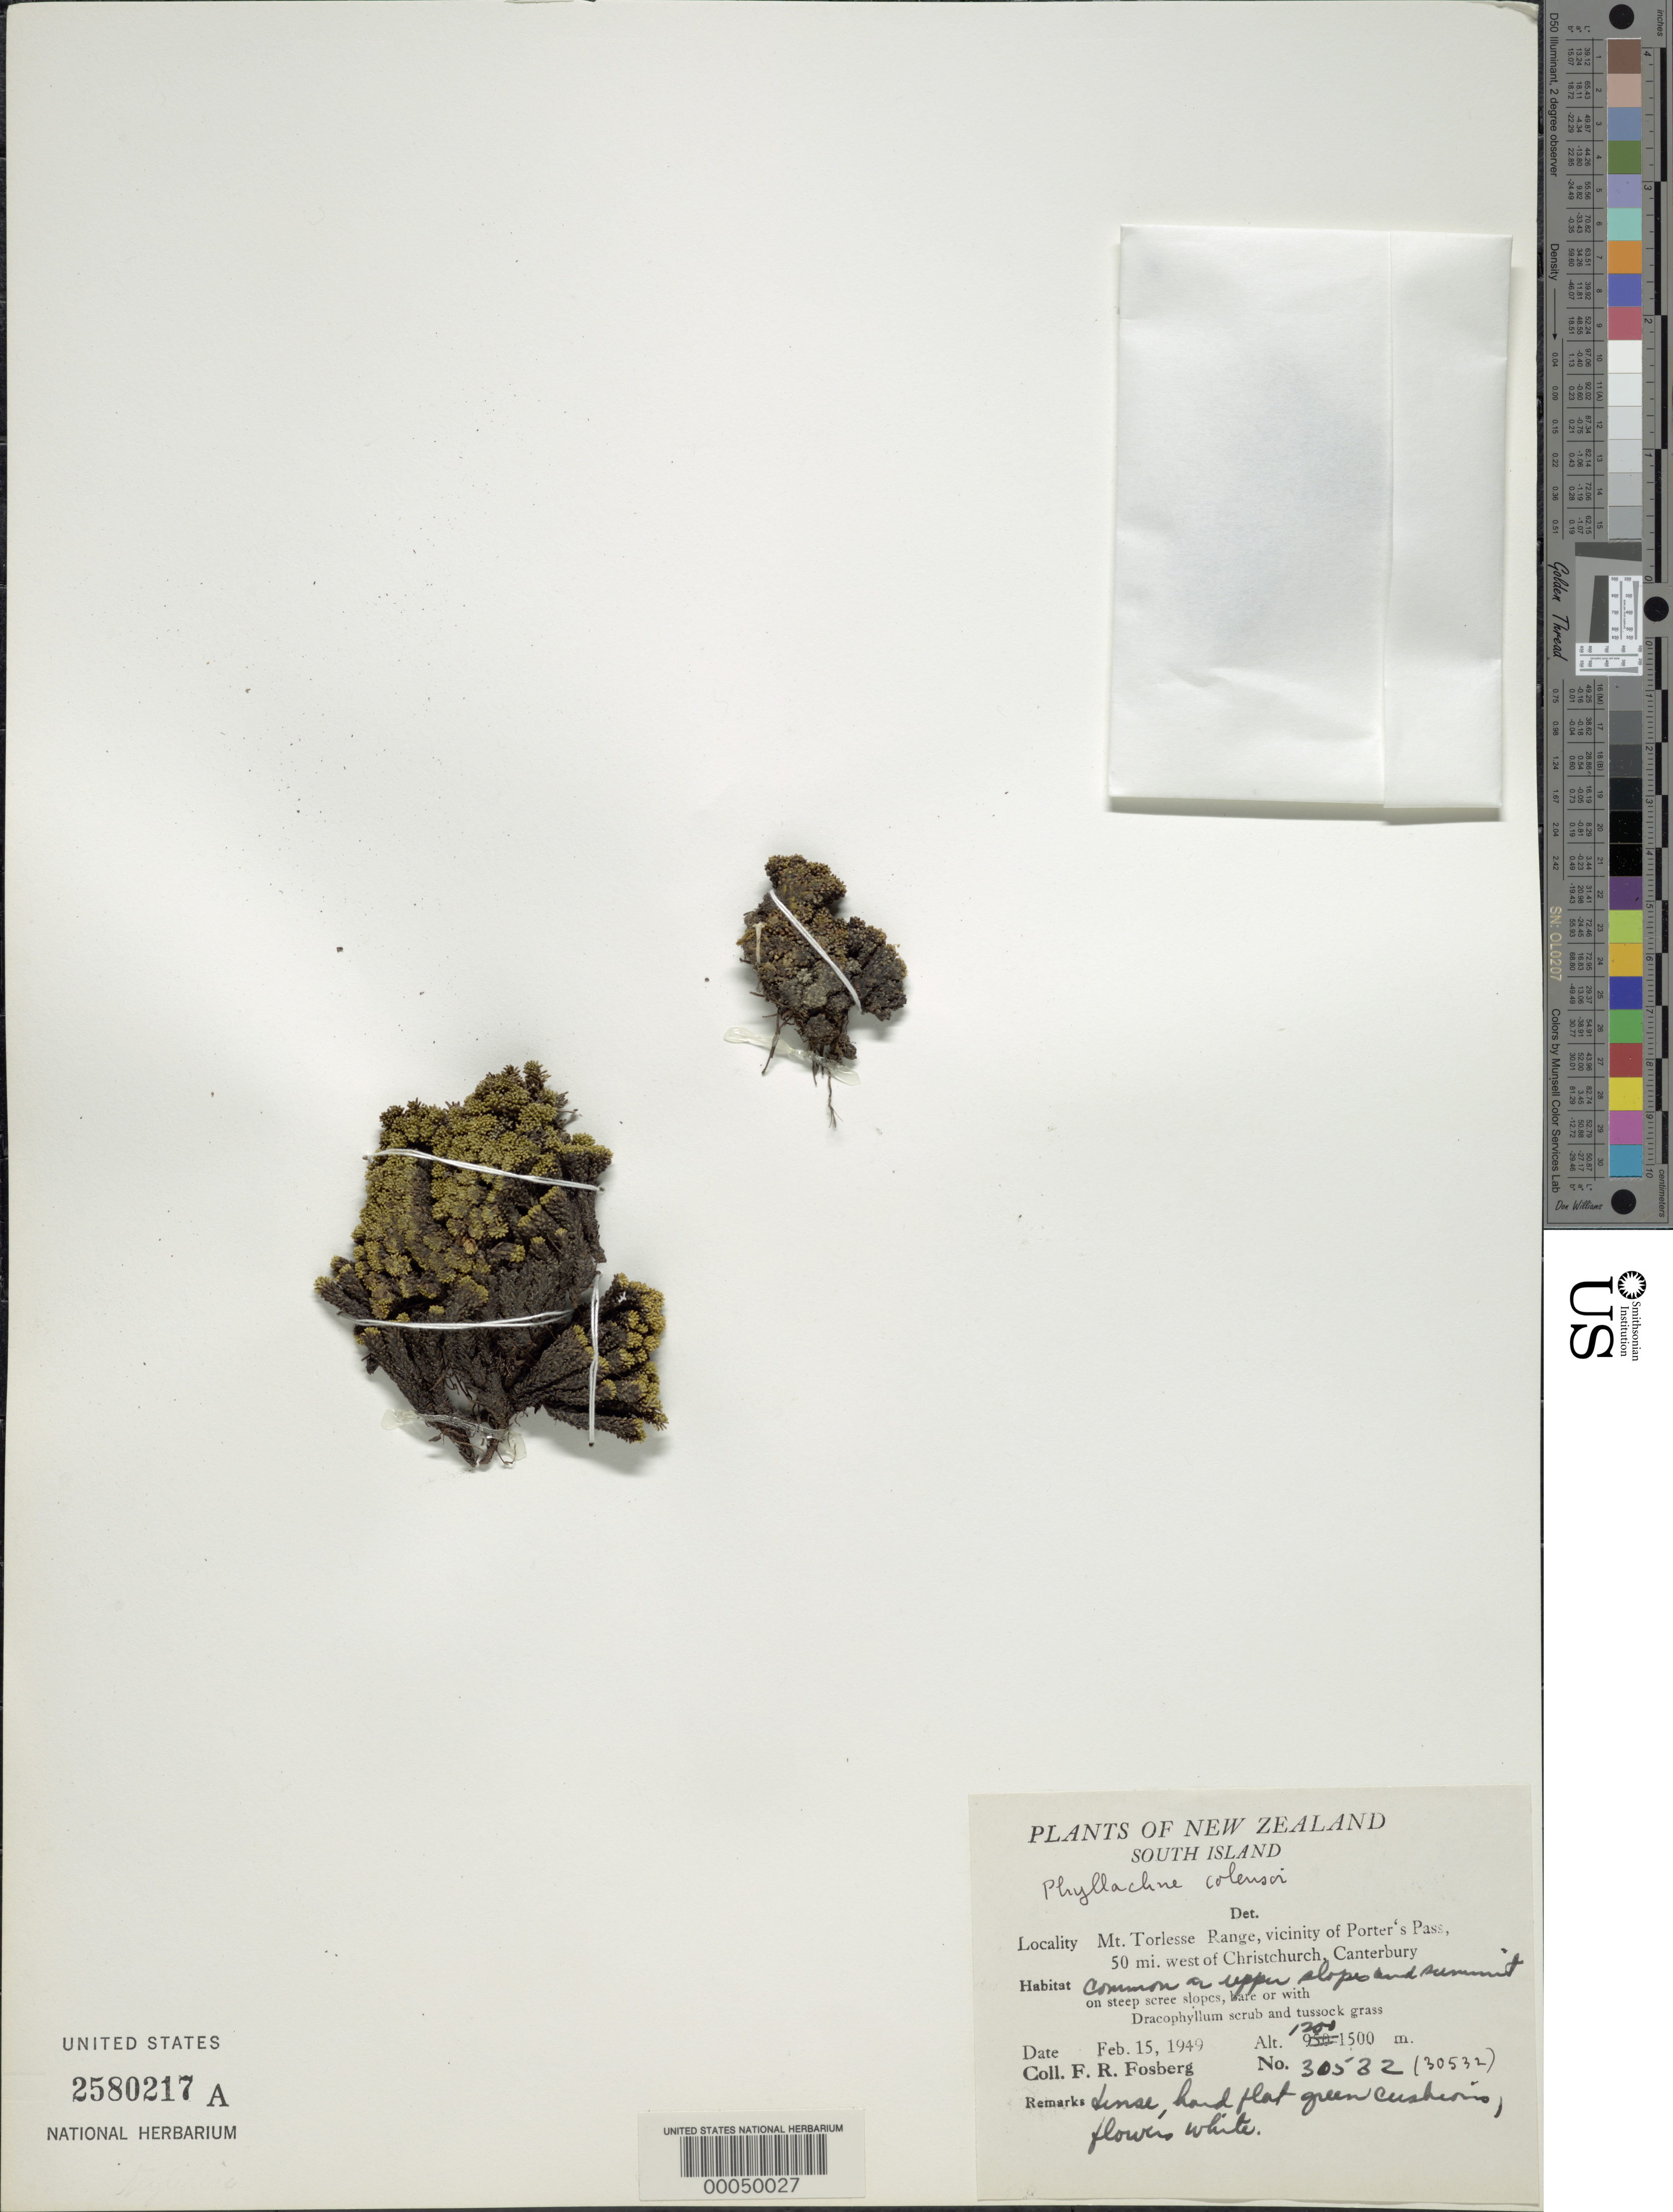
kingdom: Plantae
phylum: Tracheophyta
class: Magnoliopsida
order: Asterales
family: Stylidiaceae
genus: Phyllachne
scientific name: Phyllachne colensoi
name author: (Hook. f.) Berggr.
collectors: F. R. Fosberg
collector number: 30532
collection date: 1949-02-15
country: New Zealand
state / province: Canterbury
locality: South Island. Mt. Torlessse Range, vicinity of Porter's Pass, 50 mi. west of Christchurch.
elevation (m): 1200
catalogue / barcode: US 2580217A